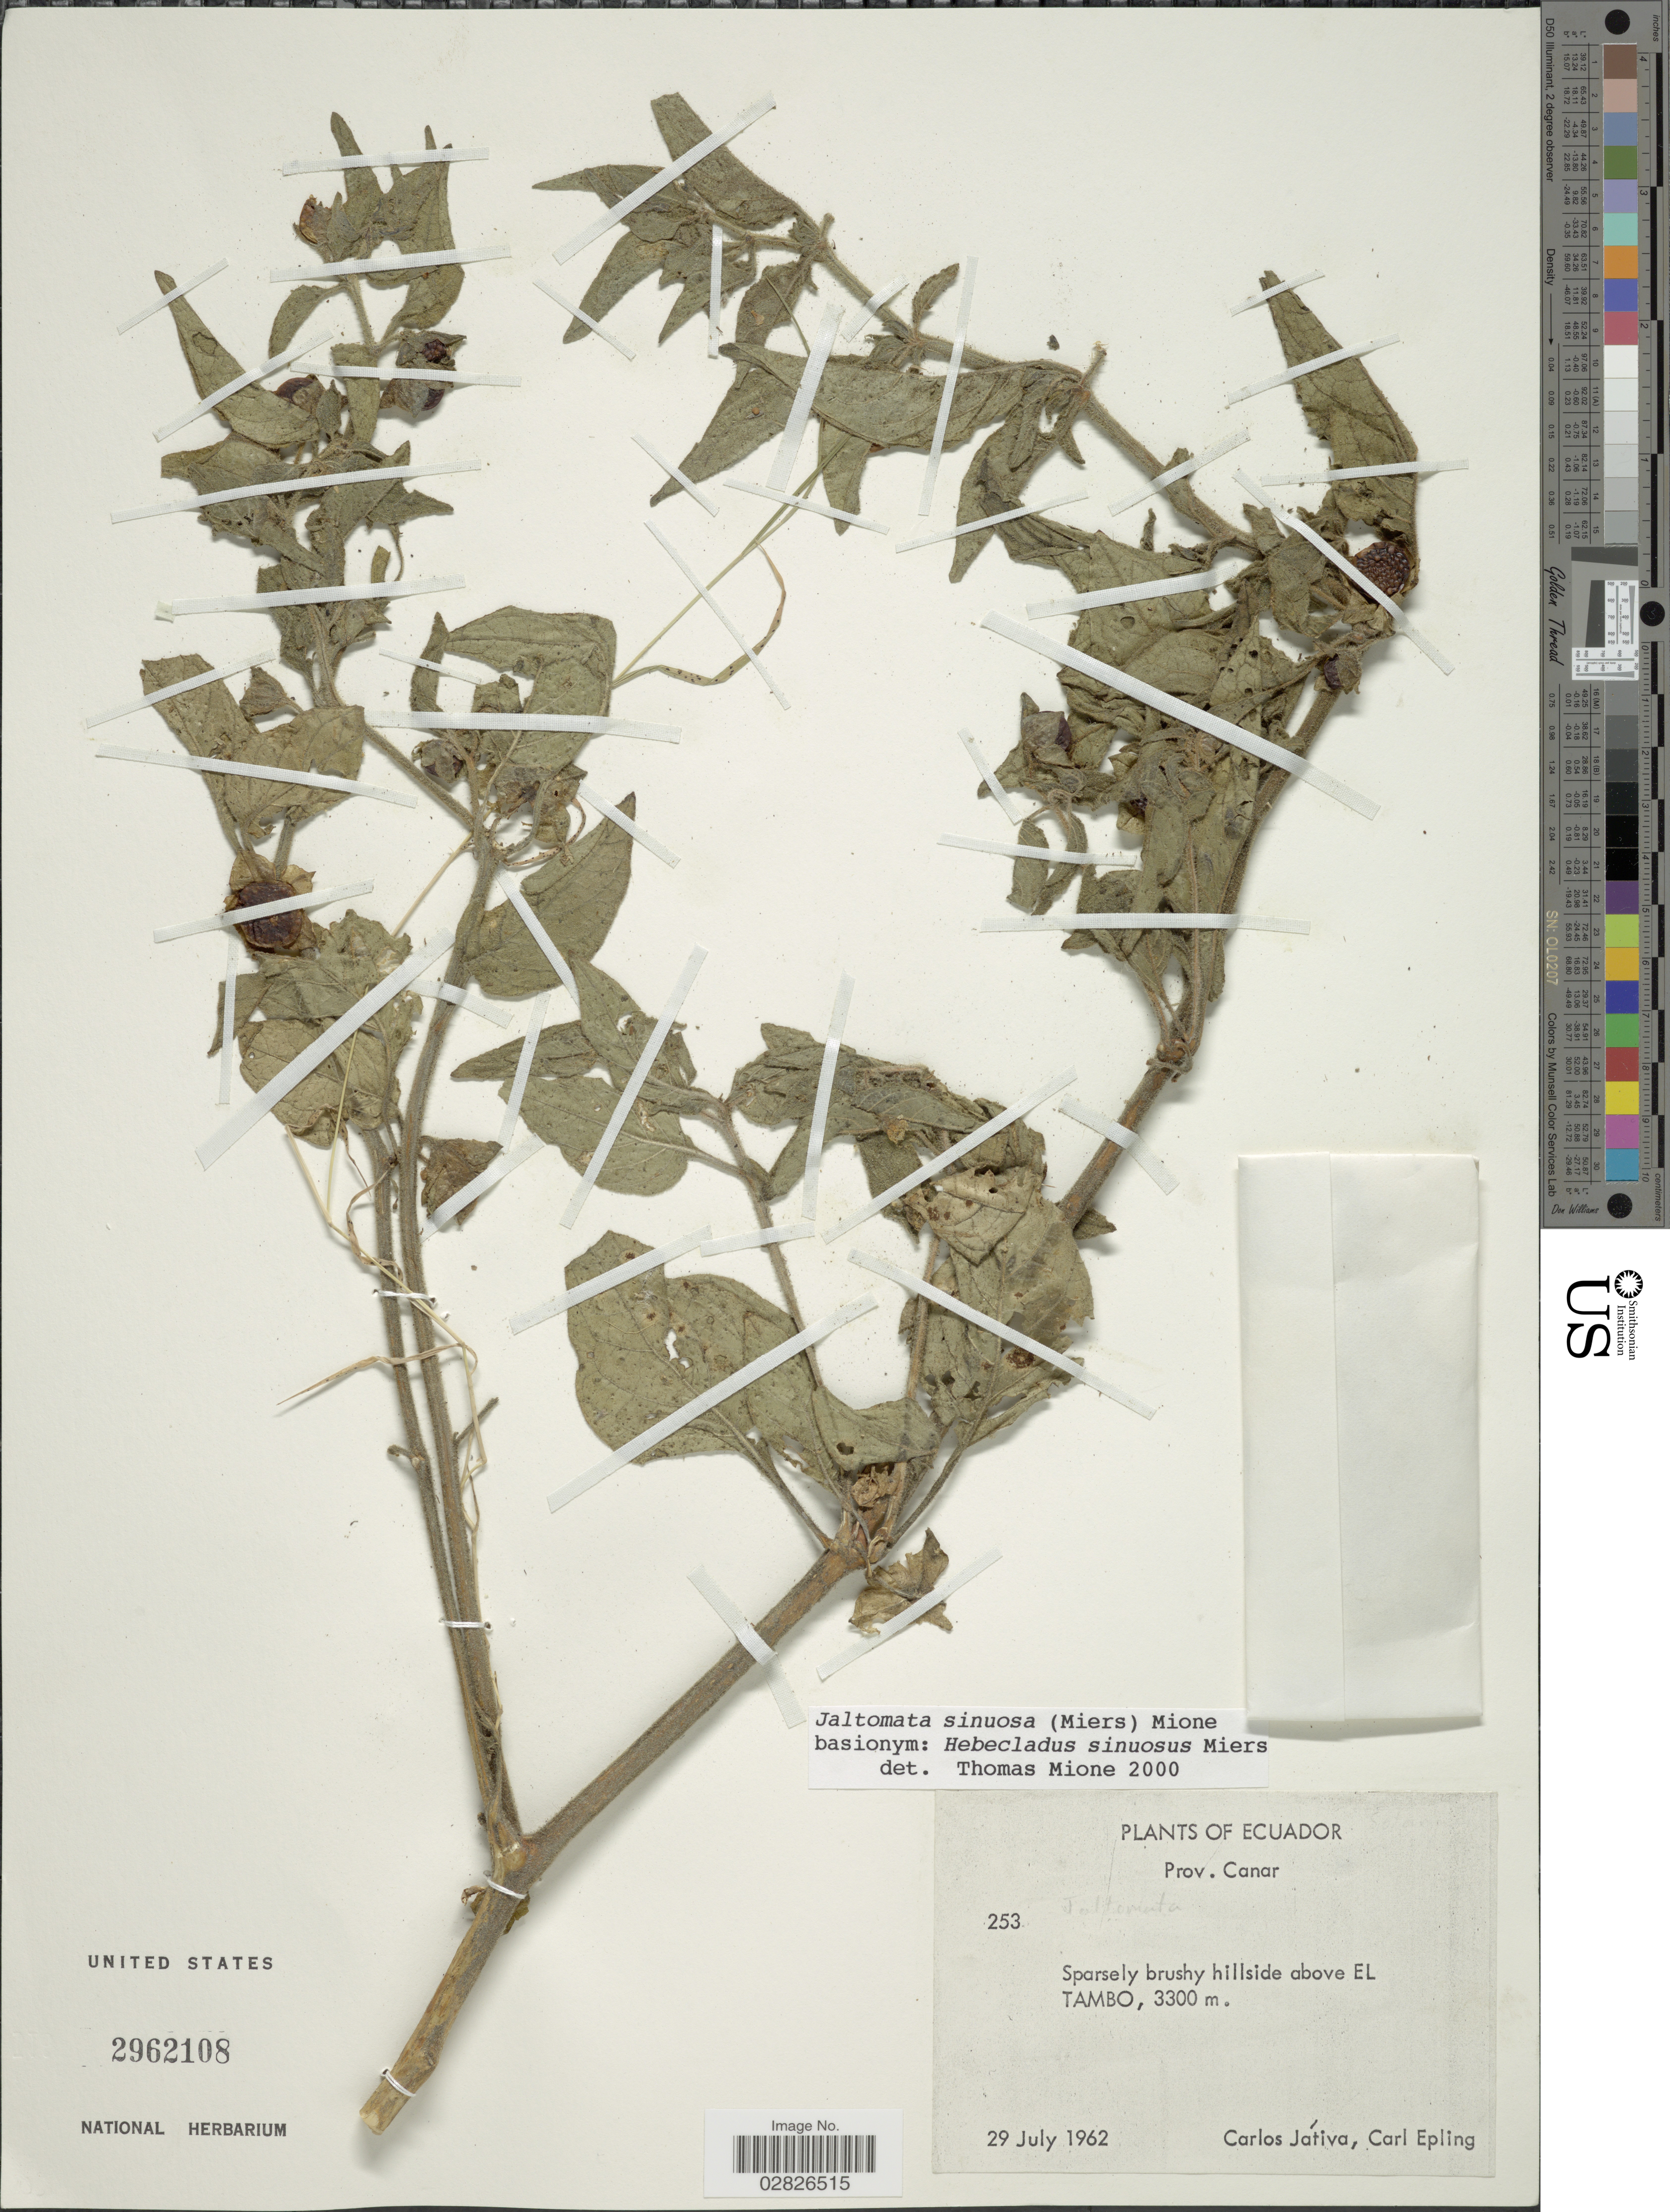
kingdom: Plantae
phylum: Tracheophyta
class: Magnoliopsida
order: Solanales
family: Solanaceae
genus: Jaltomata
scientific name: Jaltomata sinuosa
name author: (Miers) Mione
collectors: C. D. Játiva & C. C. Epling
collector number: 253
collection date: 1962-07-29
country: Ecuador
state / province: Cañar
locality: Prov. Canar, Sparsely brushy hillside above El Tambo.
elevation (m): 3300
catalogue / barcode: US 2962108